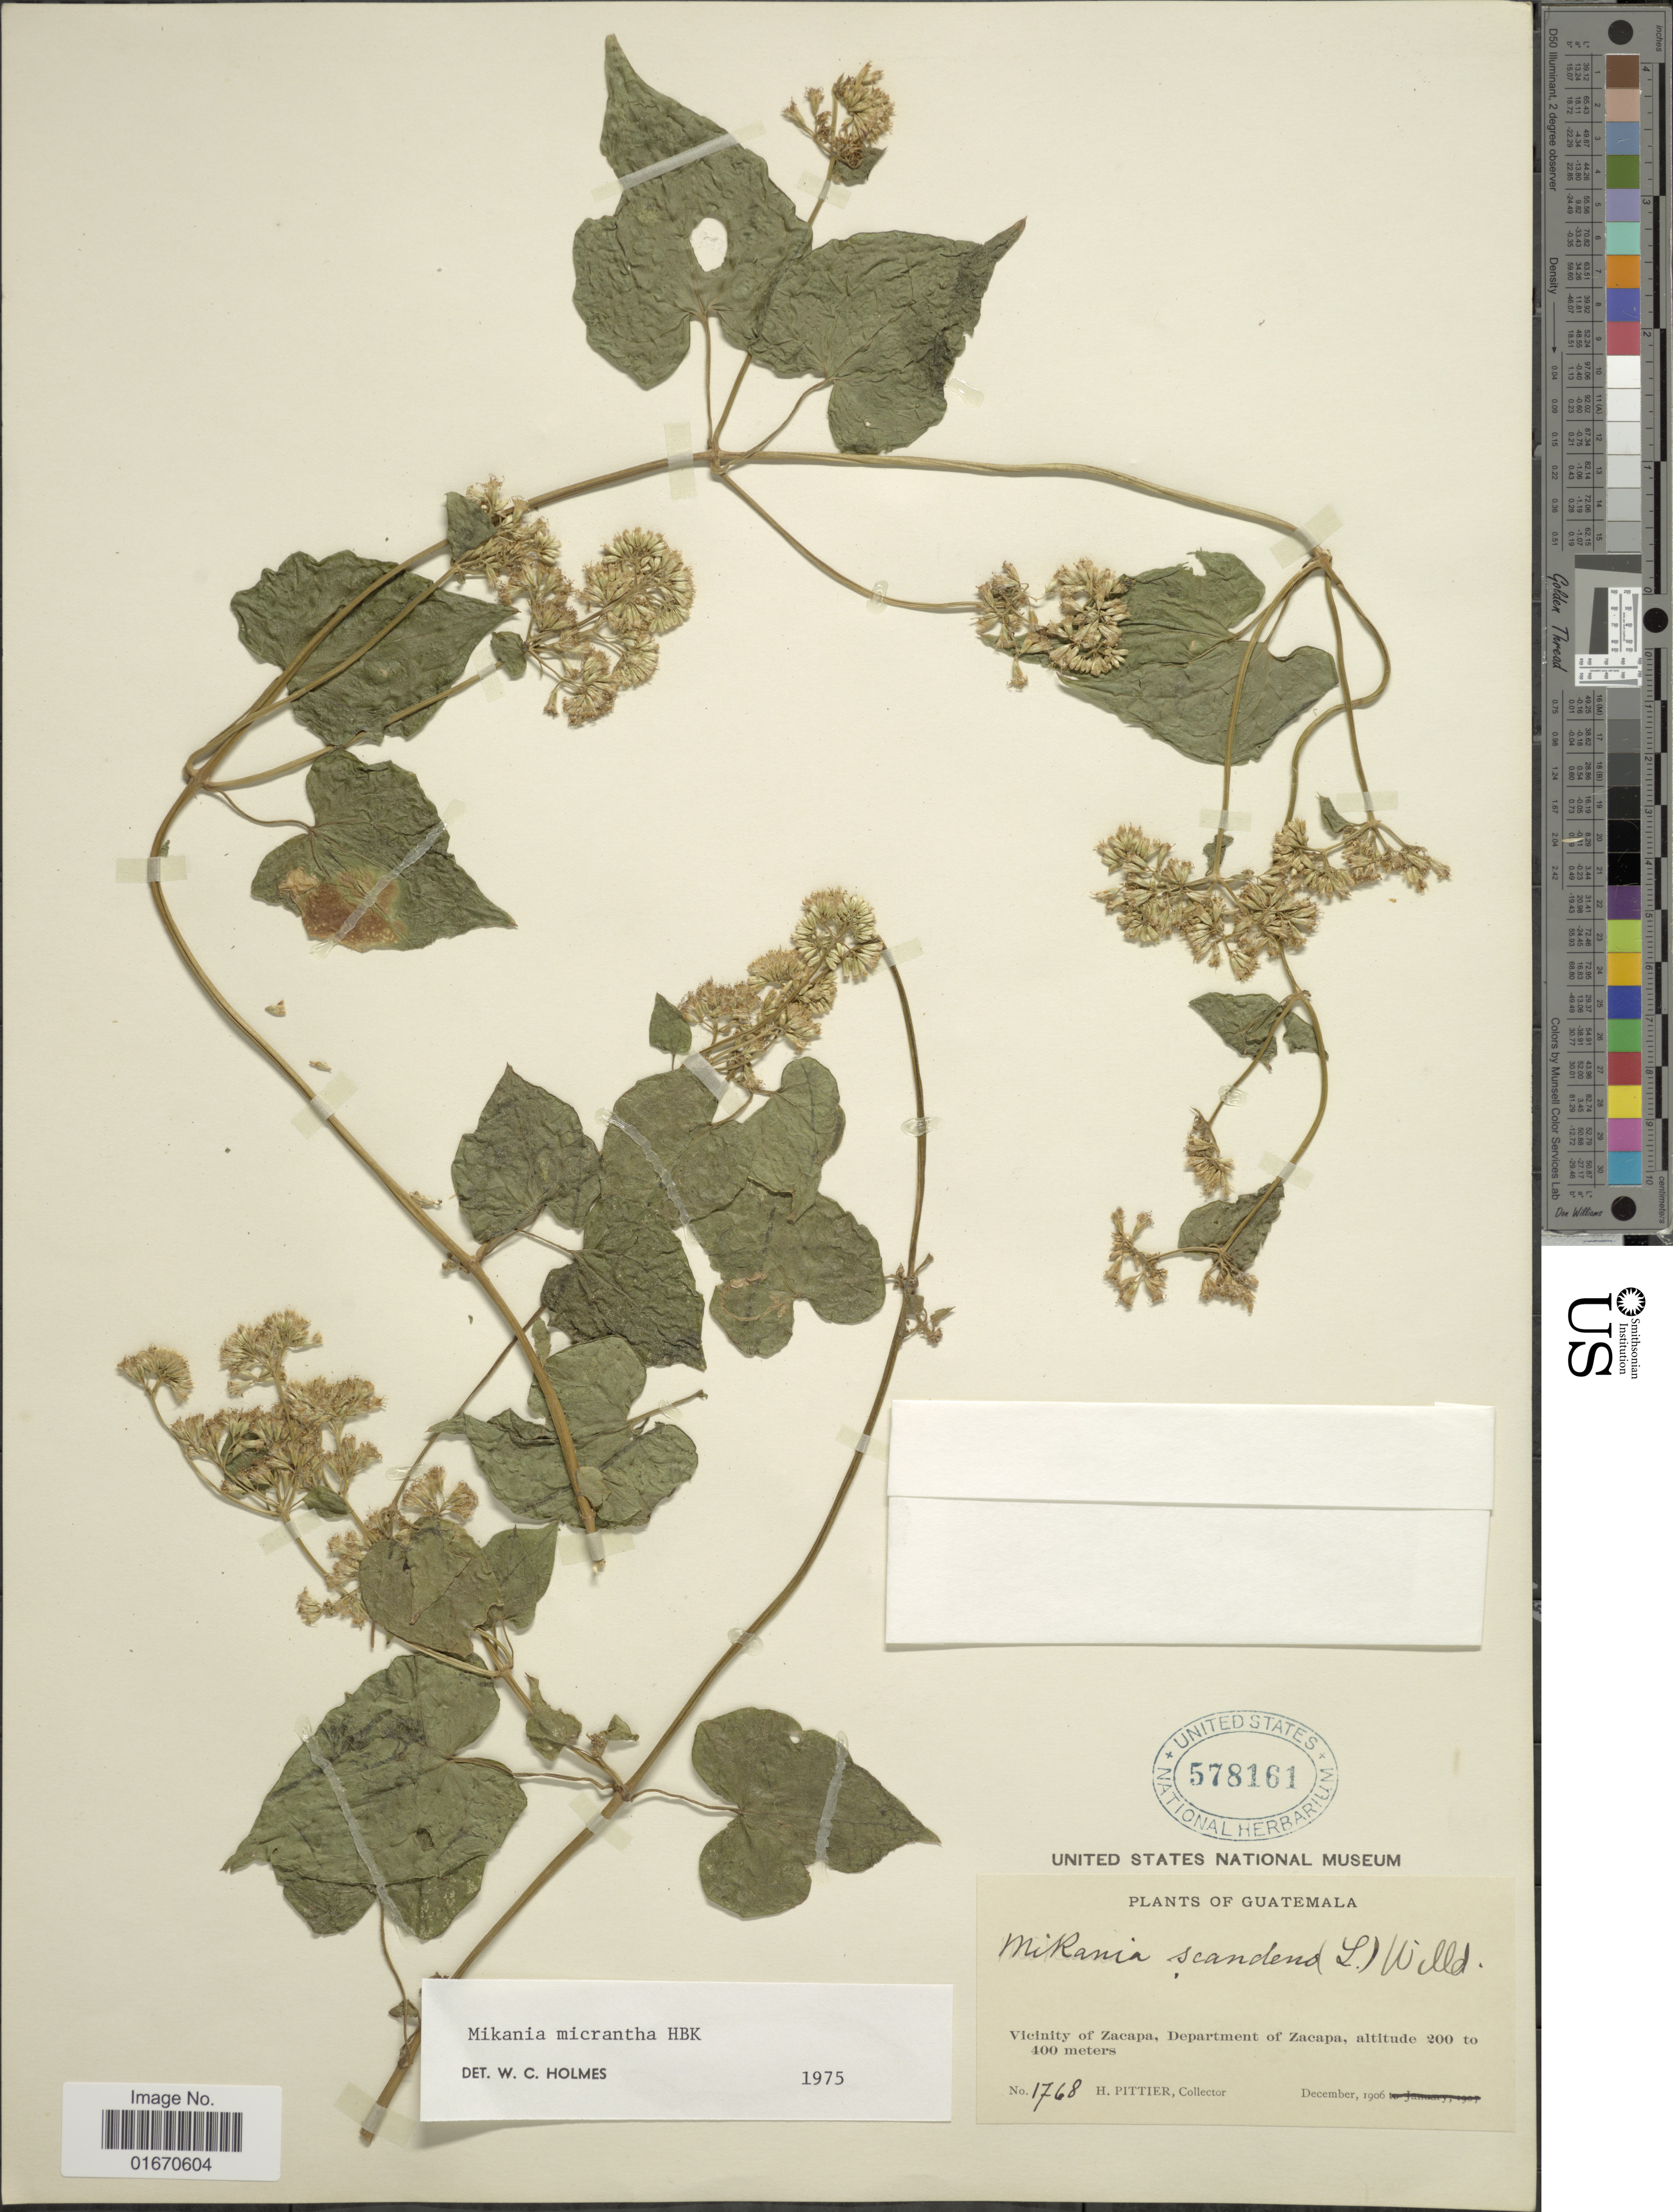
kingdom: Plantae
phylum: Tracheophyta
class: Magnoliopsida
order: Asterales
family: Asteraceae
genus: Mikania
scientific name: Mikania micrantha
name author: Kunth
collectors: H. F. Pittier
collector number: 1768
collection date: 1906-12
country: Guatemala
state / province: Zacapa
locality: Vicinity of Zacapa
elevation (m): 200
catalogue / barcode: US 578161